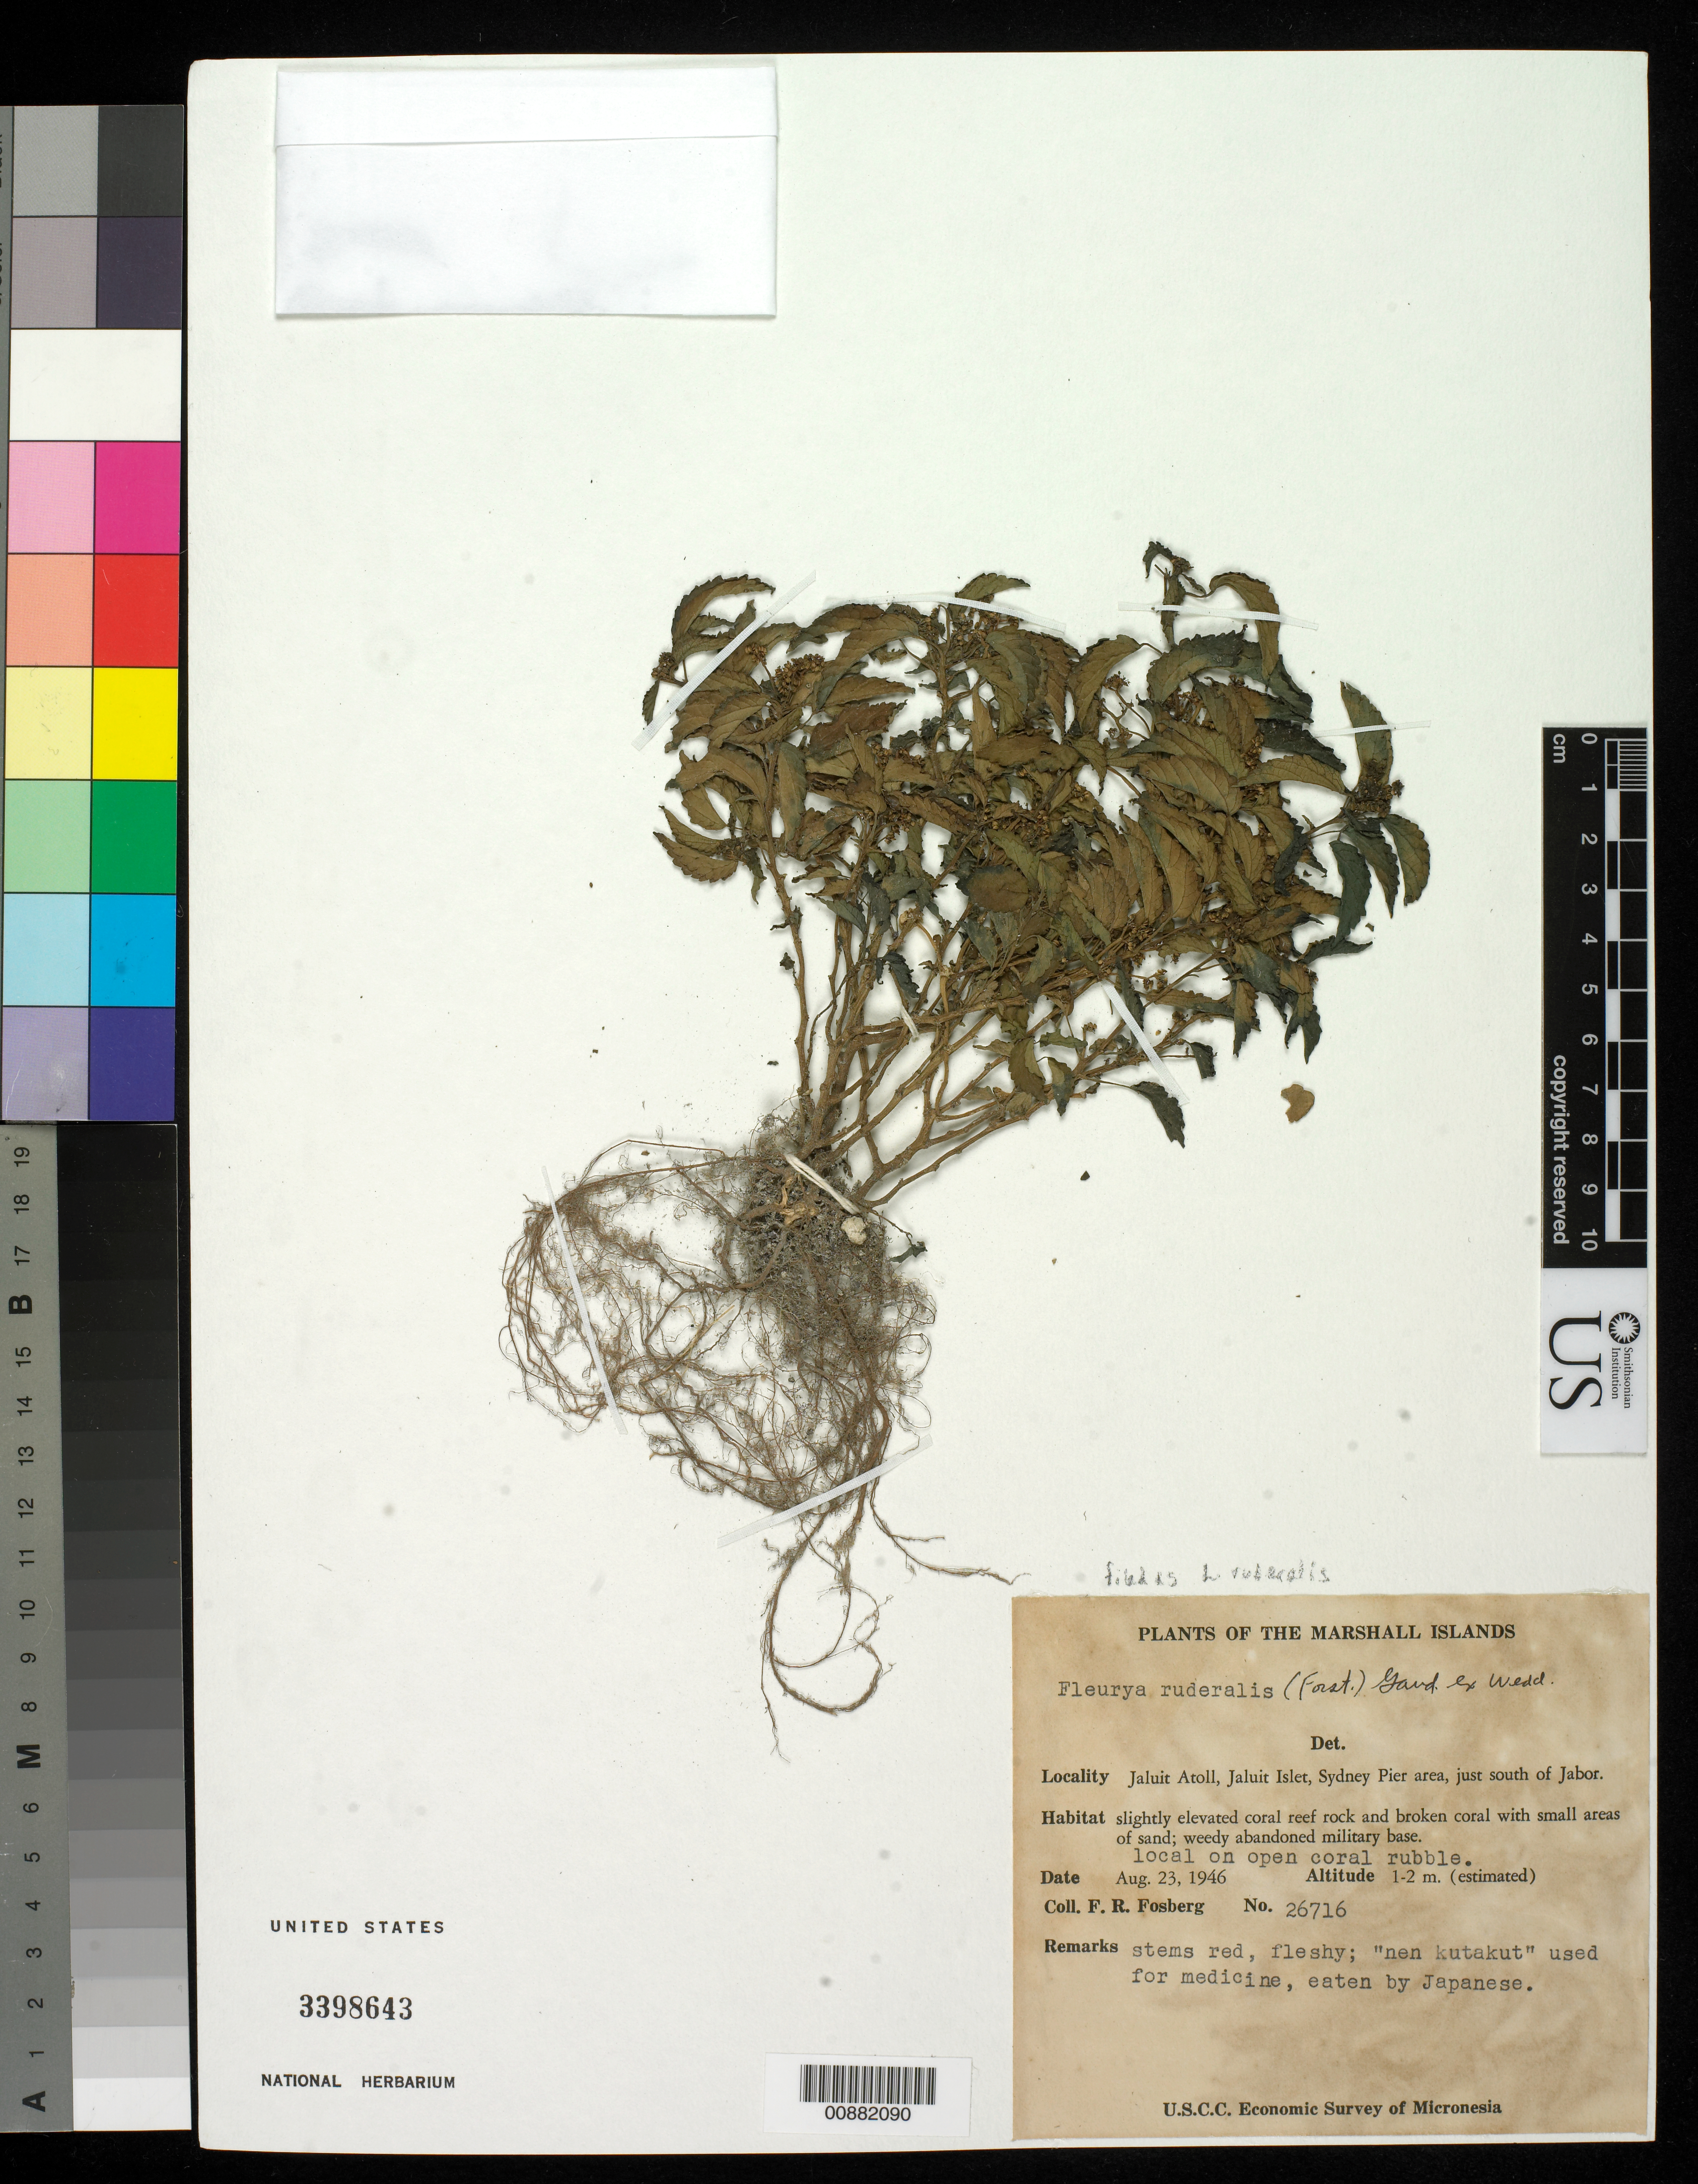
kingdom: Plantae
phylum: Tracheophyta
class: Magnoliopsida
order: Rosales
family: Urticaceae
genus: Laportea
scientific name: Laportea ruderalis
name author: (G. Forst.) Chew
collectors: F. R. Fosberg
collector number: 26716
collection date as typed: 23 Aug 1946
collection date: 1946-08-23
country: Marshall Islands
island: Jaluit Atoll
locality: Jaluit Islet, Sydney Pier area, just S of Jabor.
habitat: local on open coral rubble. Coral reef rock and broken coral with small areas of sand; weedy abandoned military base.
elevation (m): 1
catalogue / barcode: US 3398643